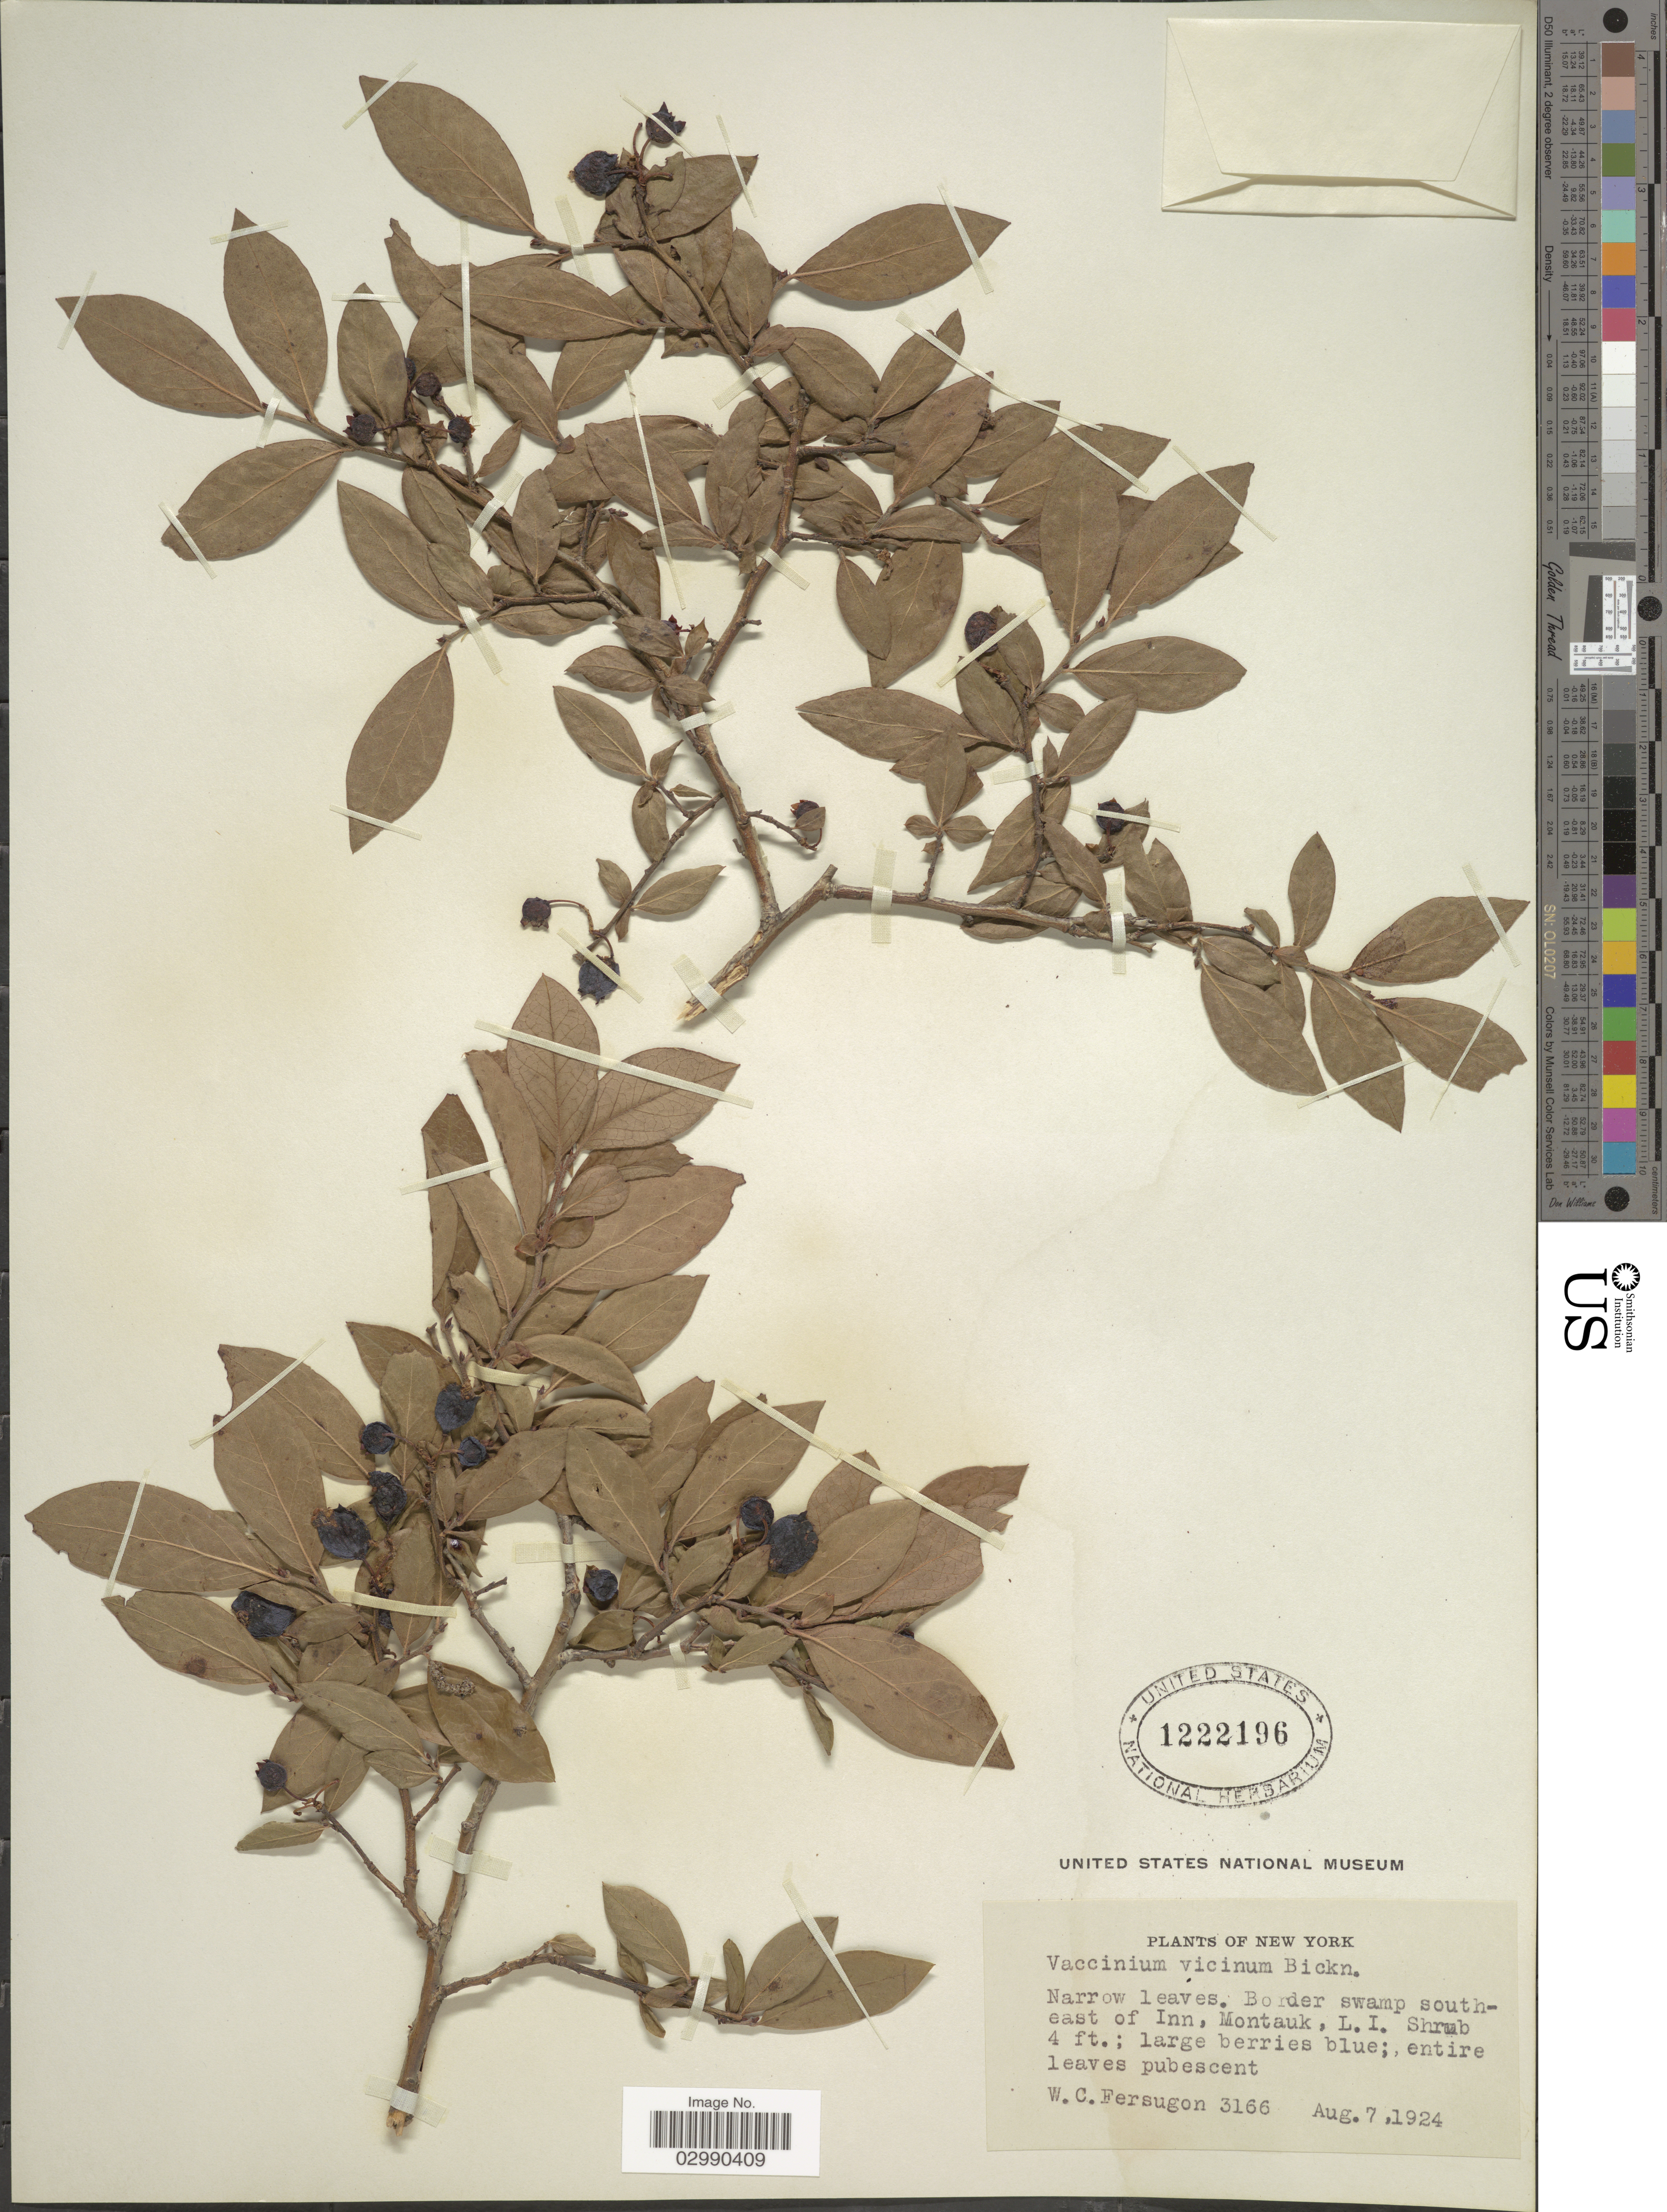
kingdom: Plantae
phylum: Tracheophyta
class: Magnoliopsida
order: Ericales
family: Ericaceae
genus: Vaccinium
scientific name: Vaccinium vicinum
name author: E.P. Bicknell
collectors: W. Ferguson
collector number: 3166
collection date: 1924-08-07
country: United States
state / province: New York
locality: Border swamp southeast of Inn, Montauk, L.I.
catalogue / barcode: US 1222196